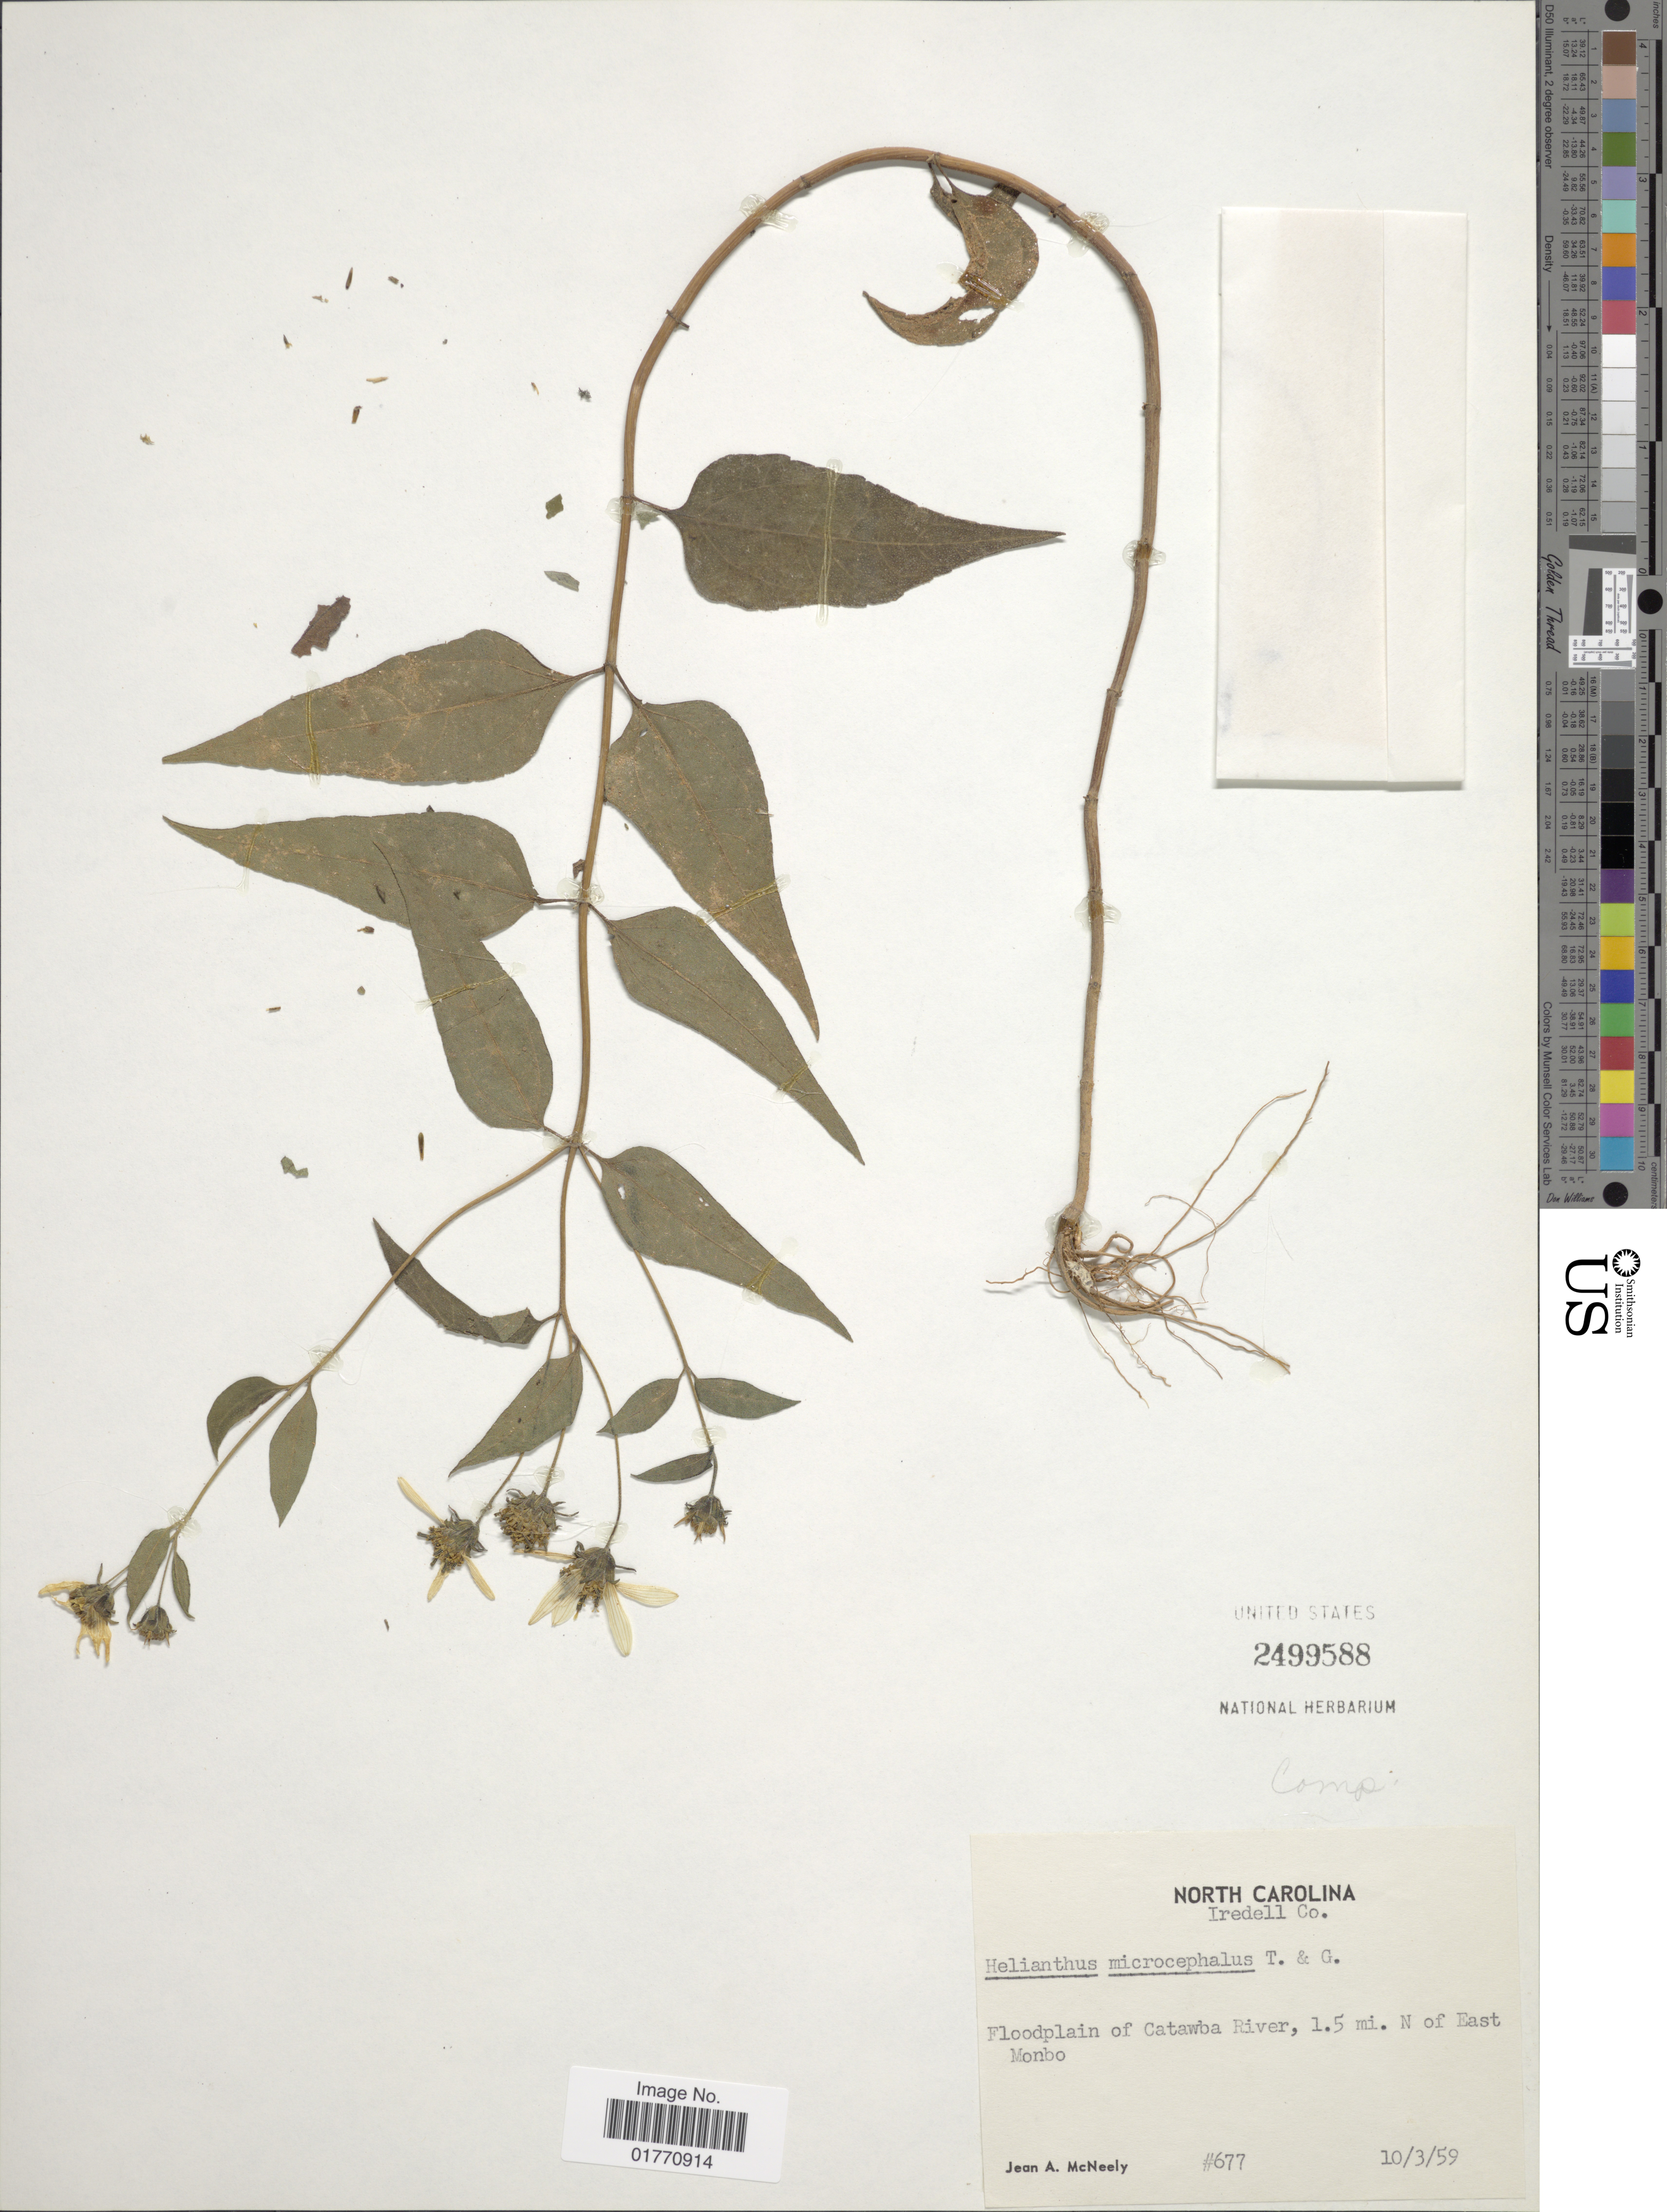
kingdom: Plantae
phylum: Tracheophyta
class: Magnoliopsida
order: Asterales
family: Asteraceae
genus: Helianthus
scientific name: Helianthus microcephalus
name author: Torr. & A. Gray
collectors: J. McNeely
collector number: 677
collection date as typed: Transcribed d/m/y: 3/10/59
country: United States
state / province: North Carolina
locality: Iredell Co., floodplain of Catawba River, 1.5 mi. N of East Monbo.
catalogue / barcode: US 2499588